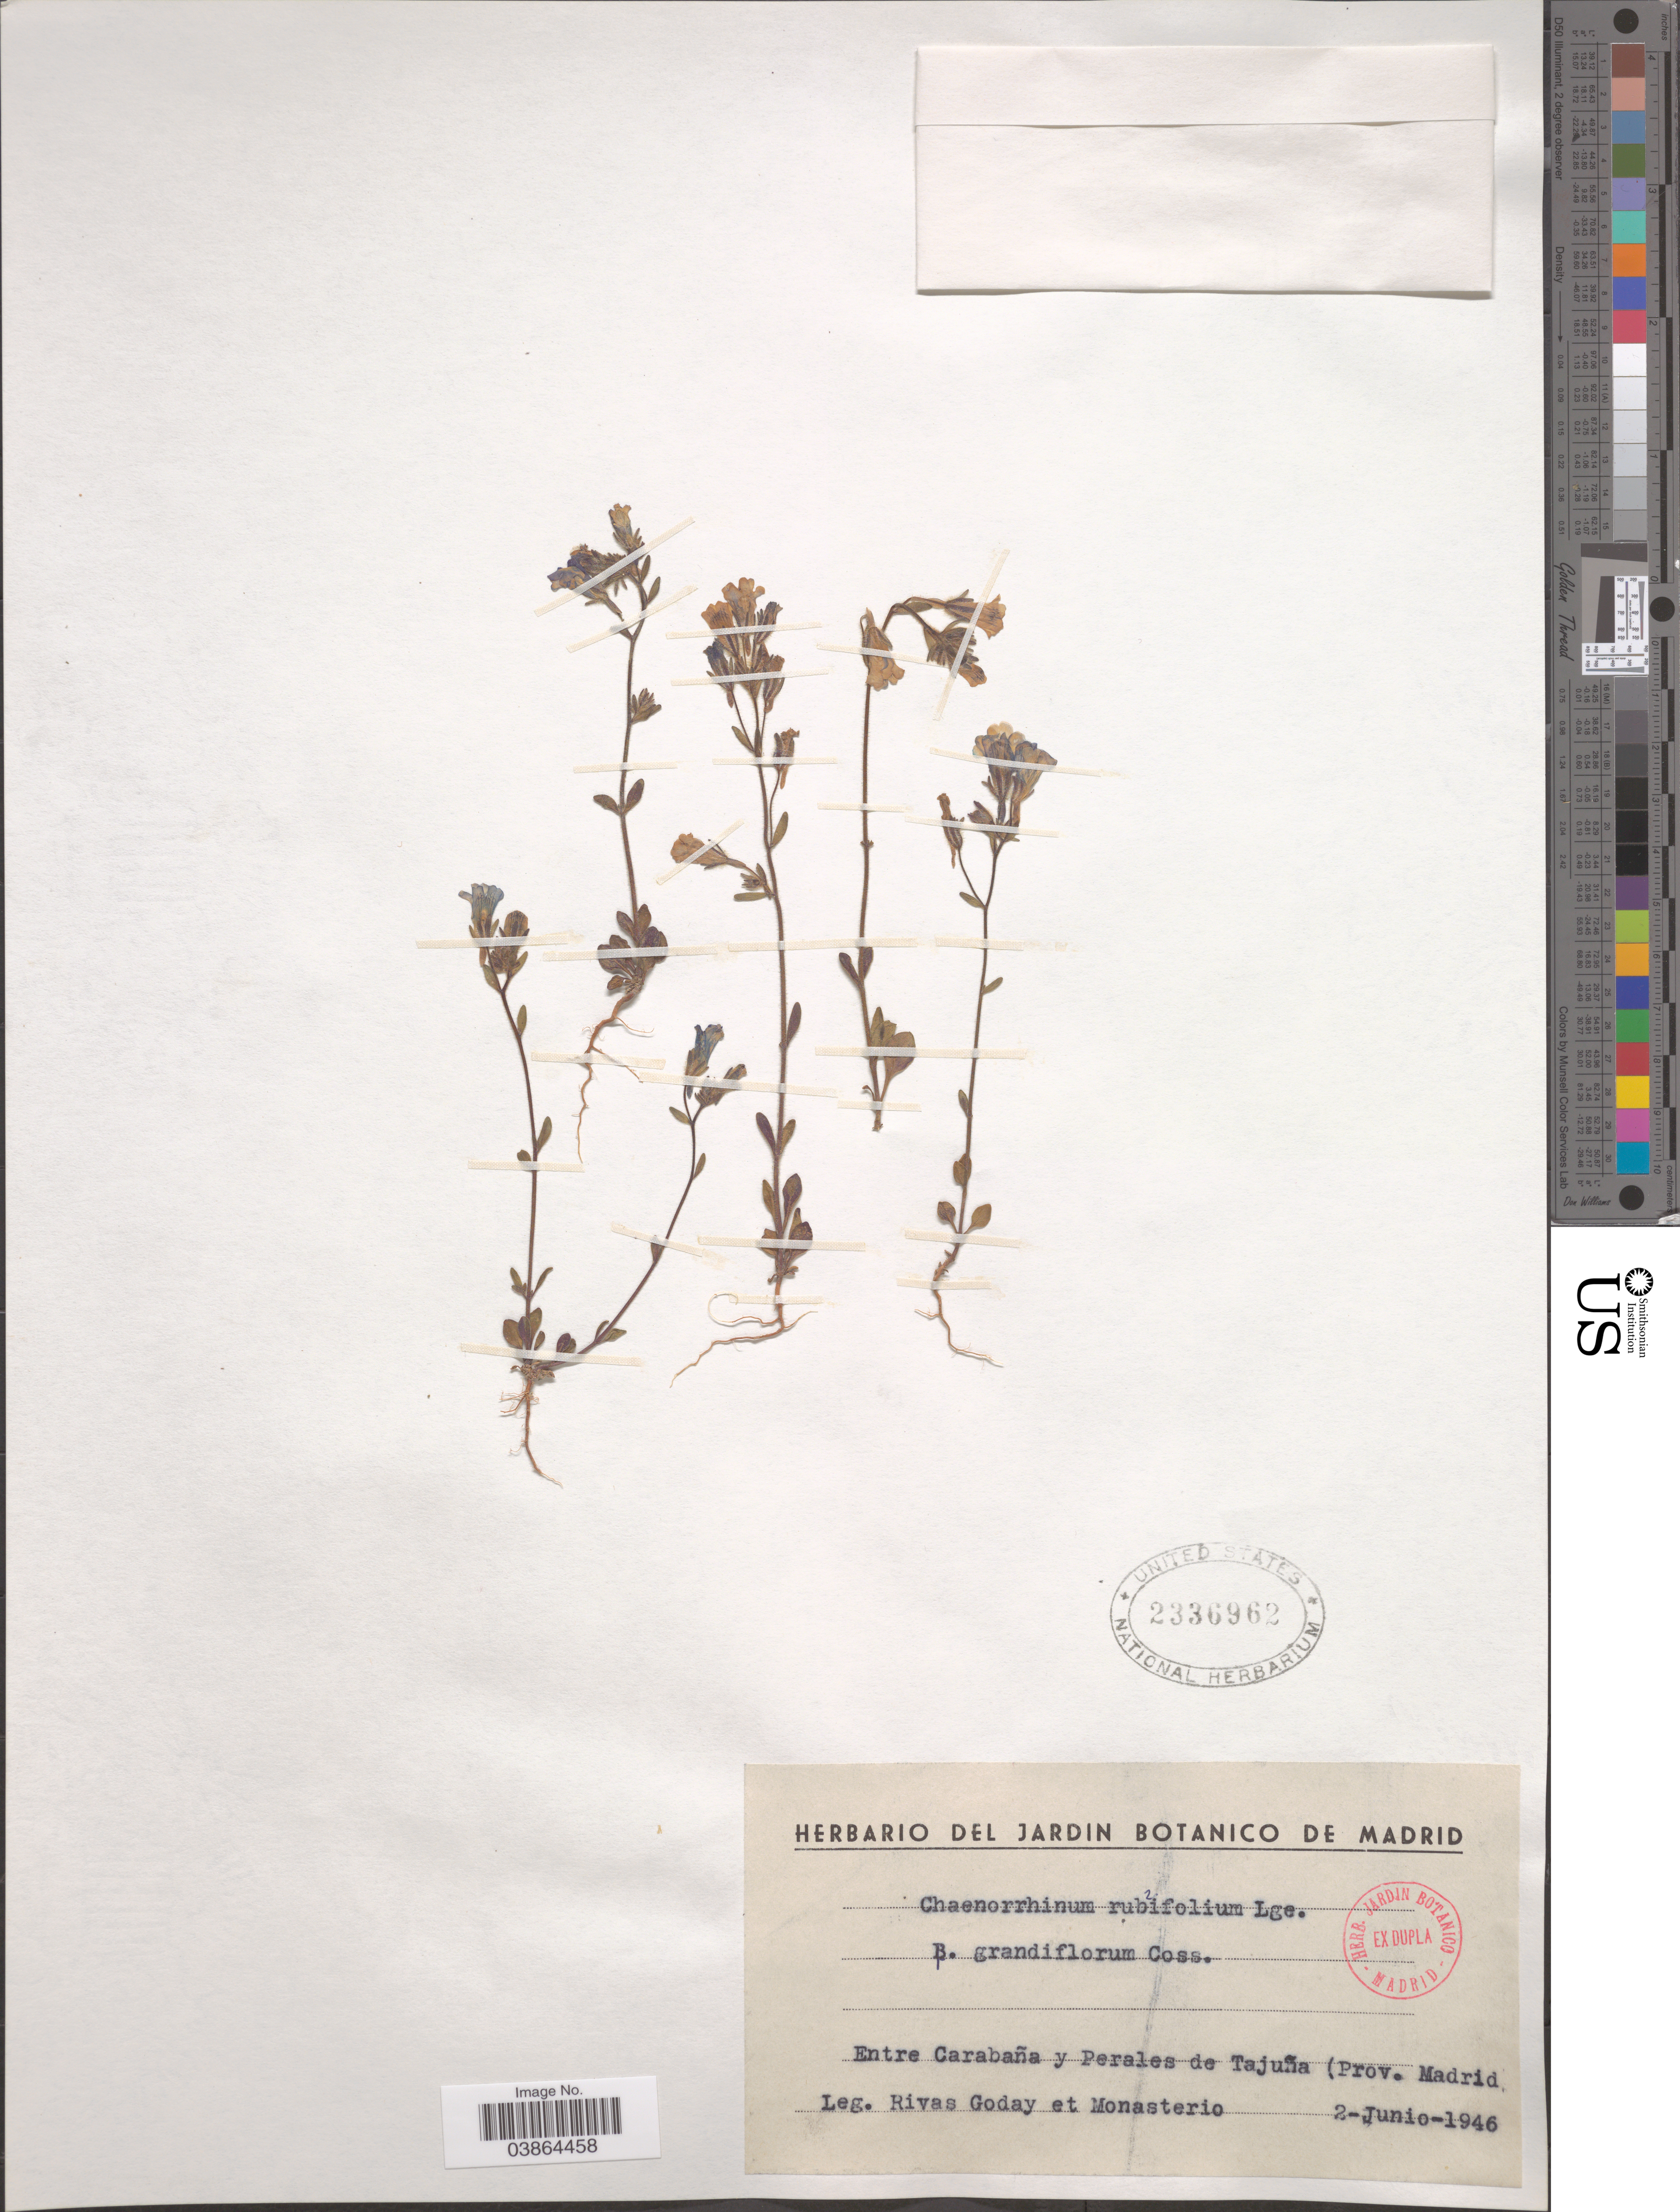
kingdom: Plantae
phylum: Tracheophyta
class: Magnoliopsida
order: Lamiales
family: Plantaginaceae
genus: Chaenorrhinum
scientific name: Chaenorrhinum rubrifolium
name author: (Robert & Castagne ex DC.) Fourr.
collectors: R. Goday & Monasterio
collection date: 1946-06-02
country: Spain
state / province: Madrid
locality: Entre Carabaña y Perales de Tajuña.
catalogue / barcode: US 2336962